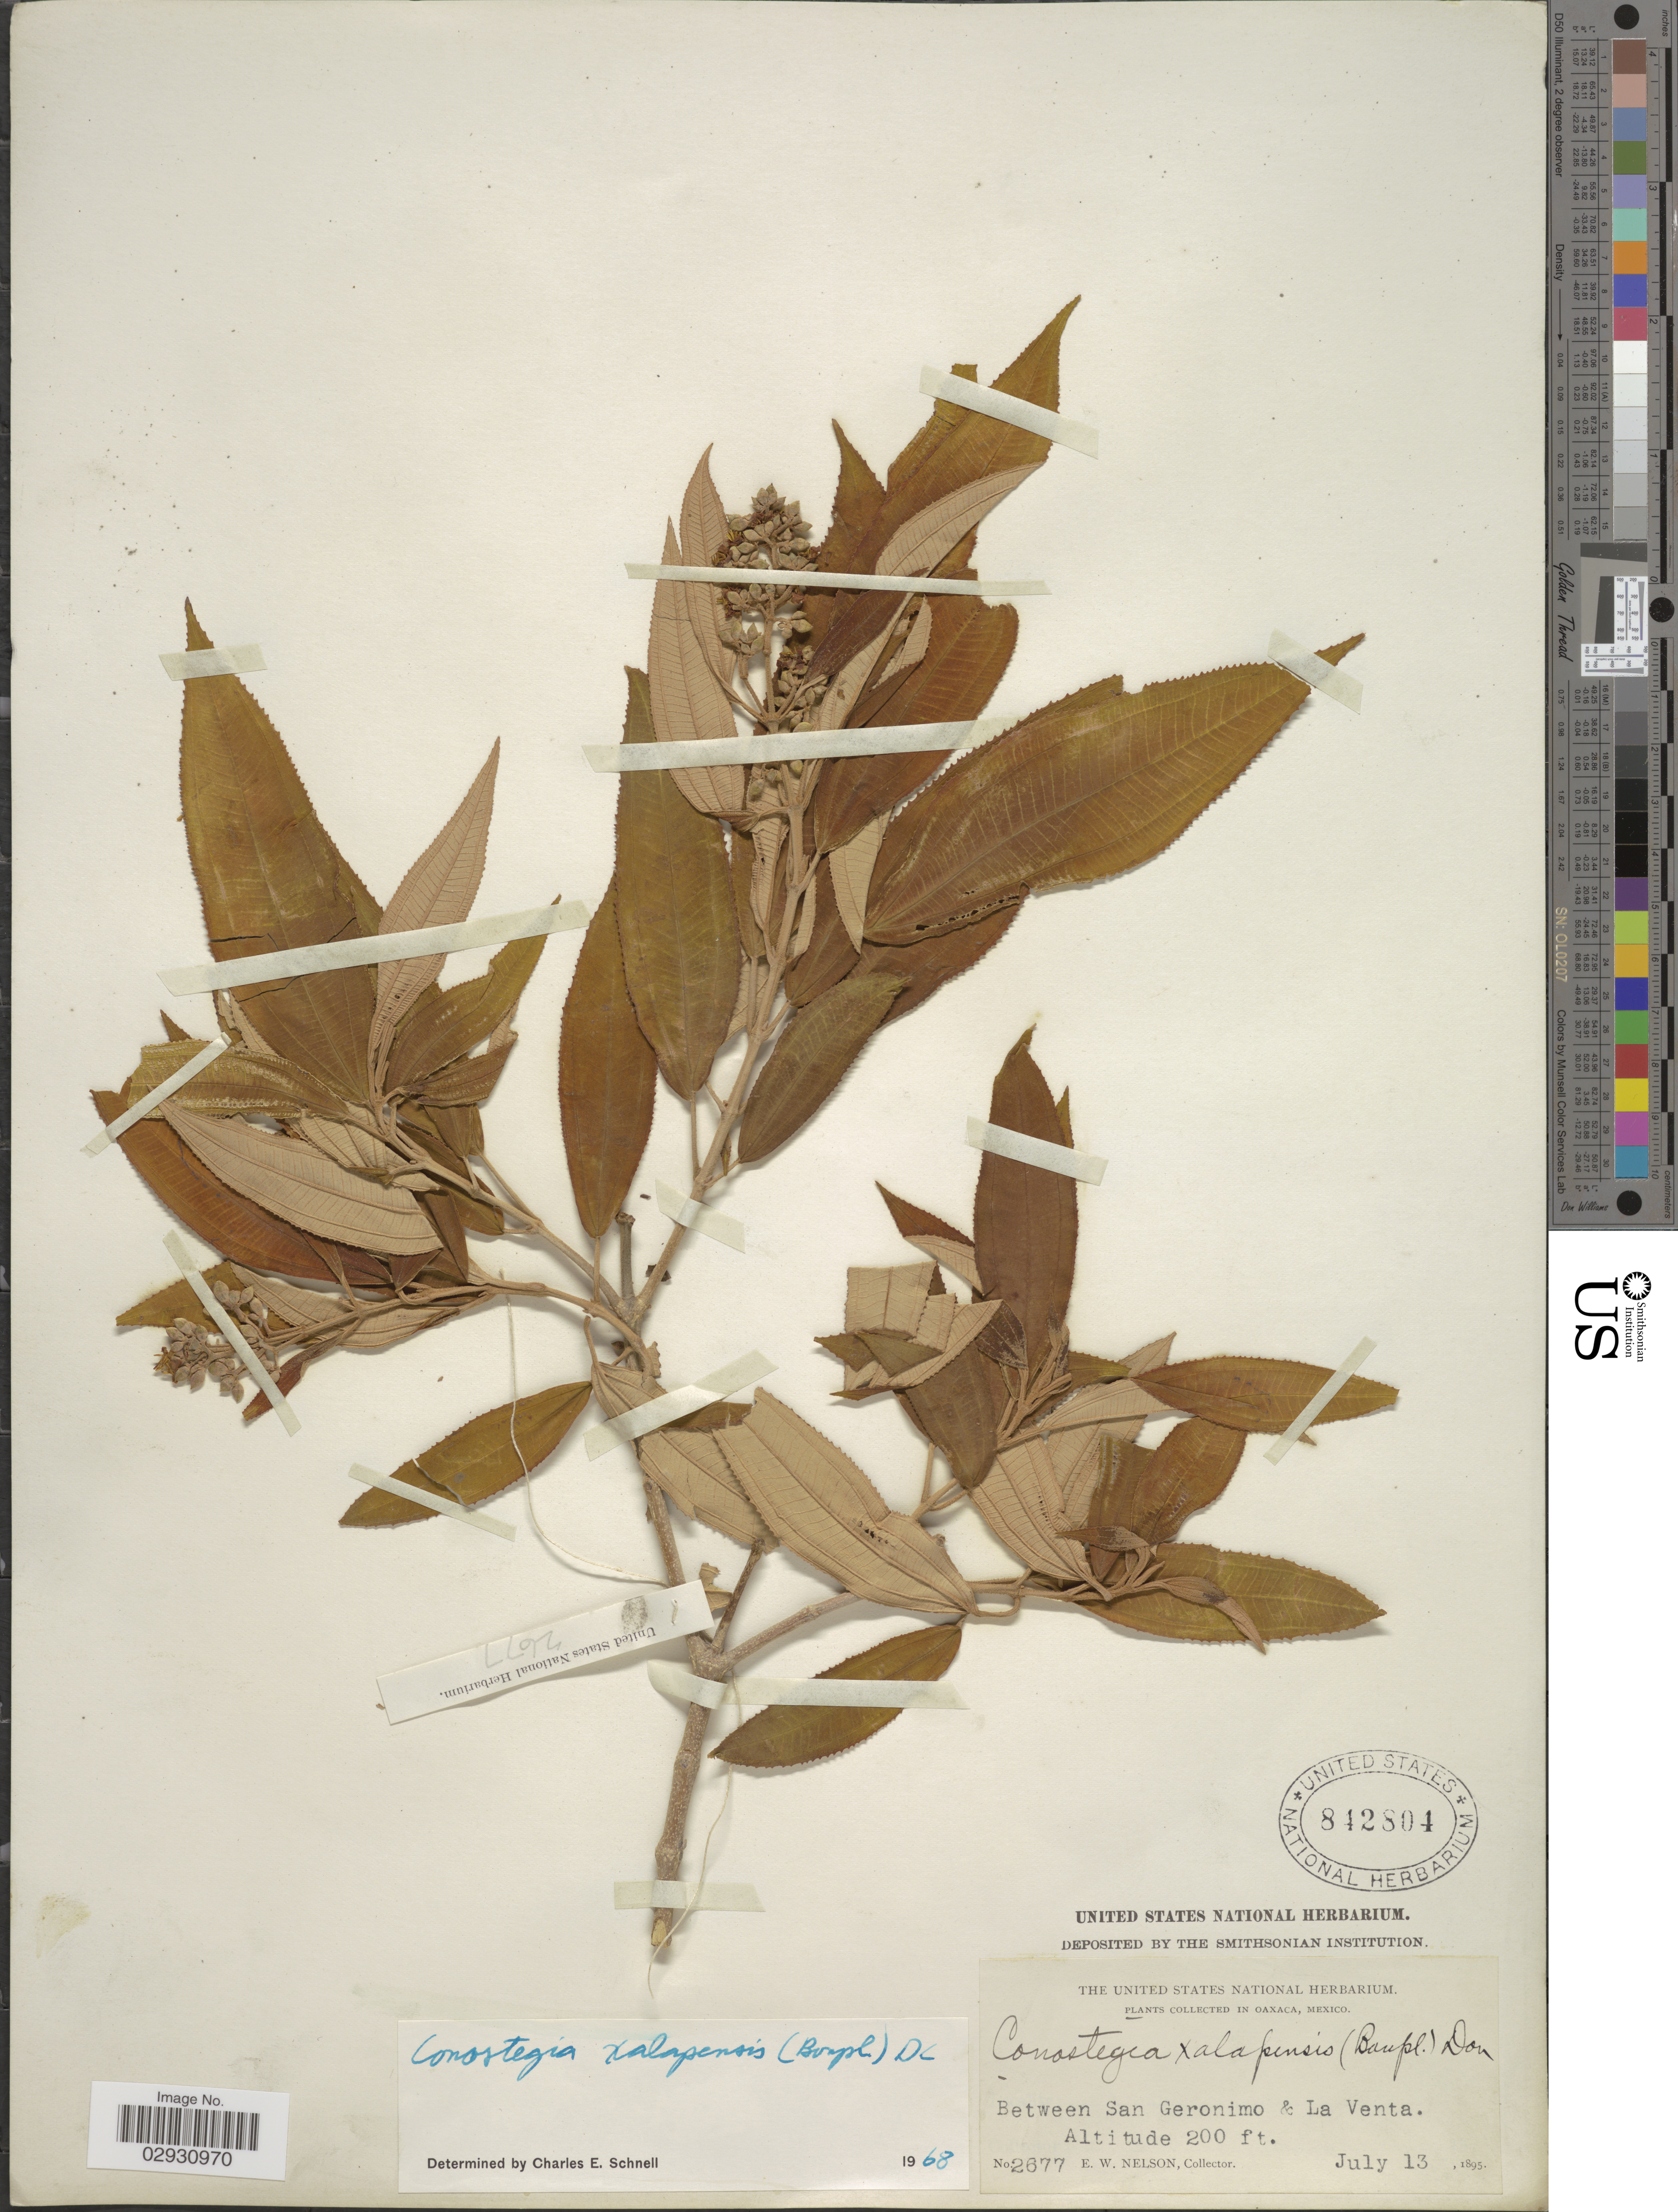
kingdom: Plantae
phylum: Tracheophyta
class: Magnoliopsida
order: Myrtales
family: Melastomataceae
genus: Conostegia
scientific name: Conostegia quadrangularis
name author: Schltdl. ex Steud.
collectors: E. W. Nelson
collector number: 2677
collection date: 1895-07-13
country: Mexico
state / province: Oaxaca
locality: Between San Geronimo & La Venta.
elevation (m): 61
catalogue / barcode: US 842804